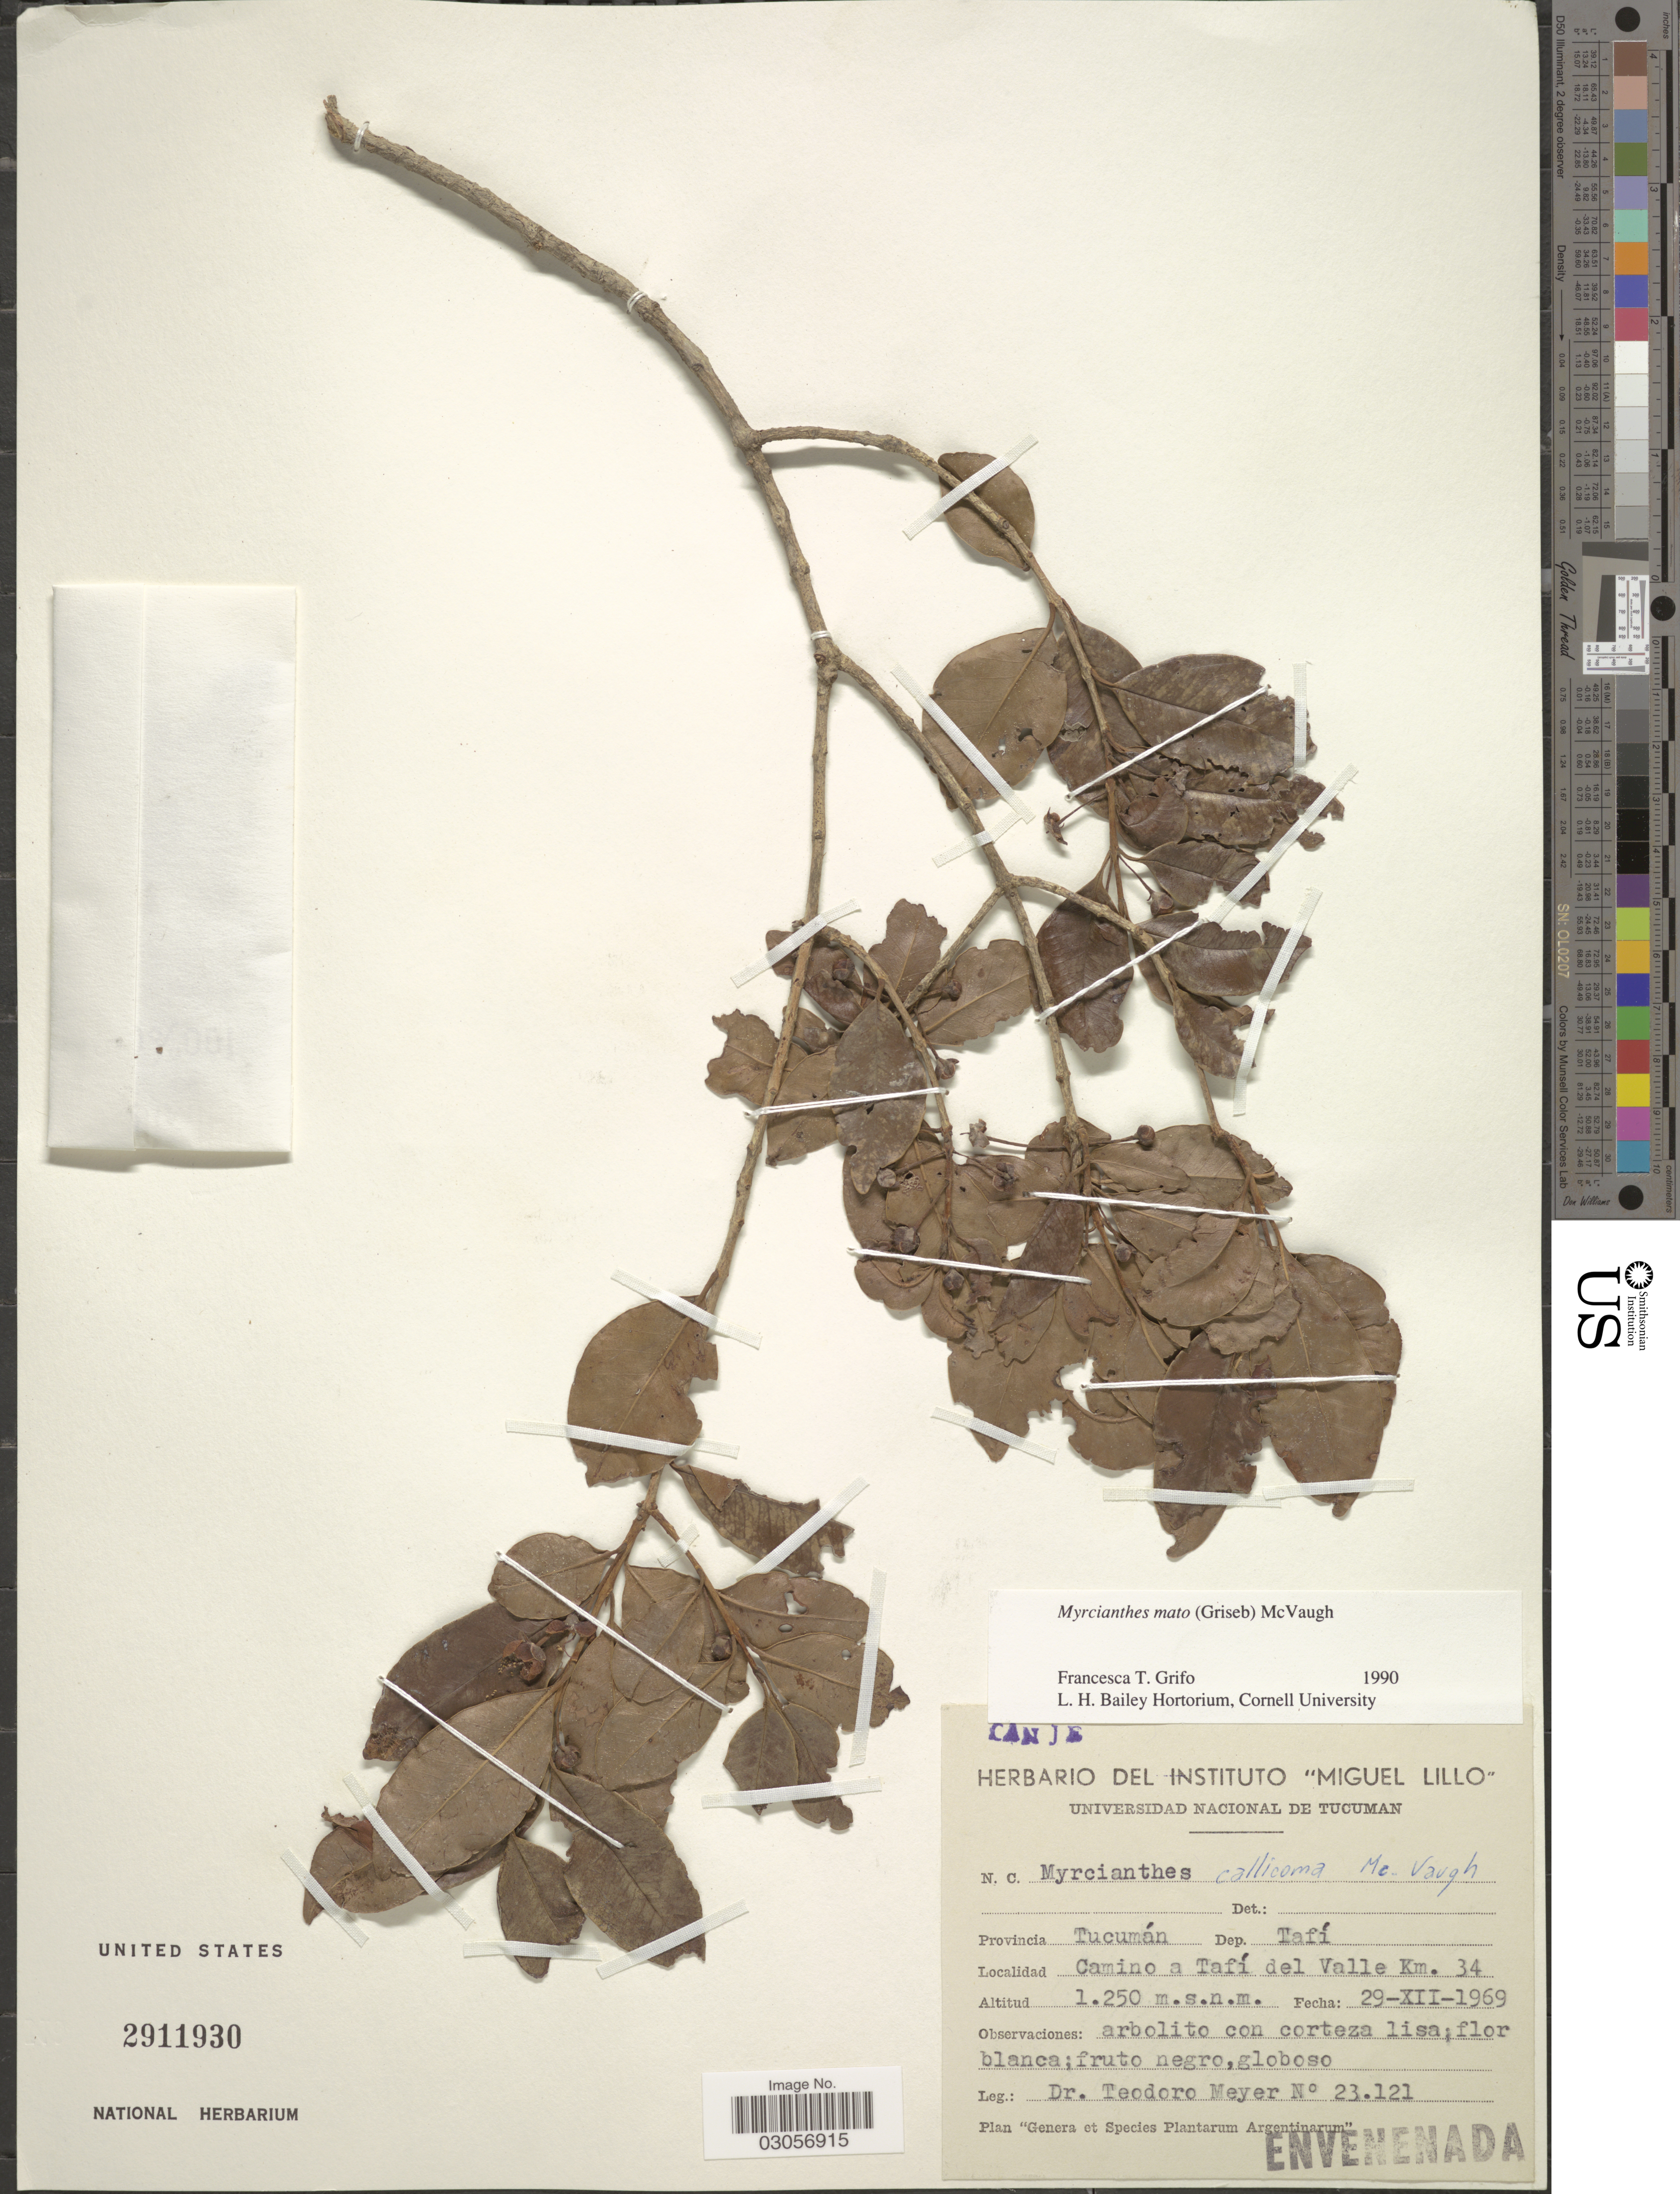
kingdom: Plantae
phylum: Tracheophyta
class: Magnoliopsida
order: Myrtales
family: Myrtaceae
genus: Myrcianthes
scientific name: Myrcianthes mato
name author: (Griseb.) McVaugh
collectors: T. Meyer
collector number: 23121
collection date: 1969-12-29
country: Argentina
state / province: Tucuman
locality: Dep. Tafí, Camino a Tafí del Valle Km. 34.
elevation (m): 1250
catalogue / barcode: US 2911930